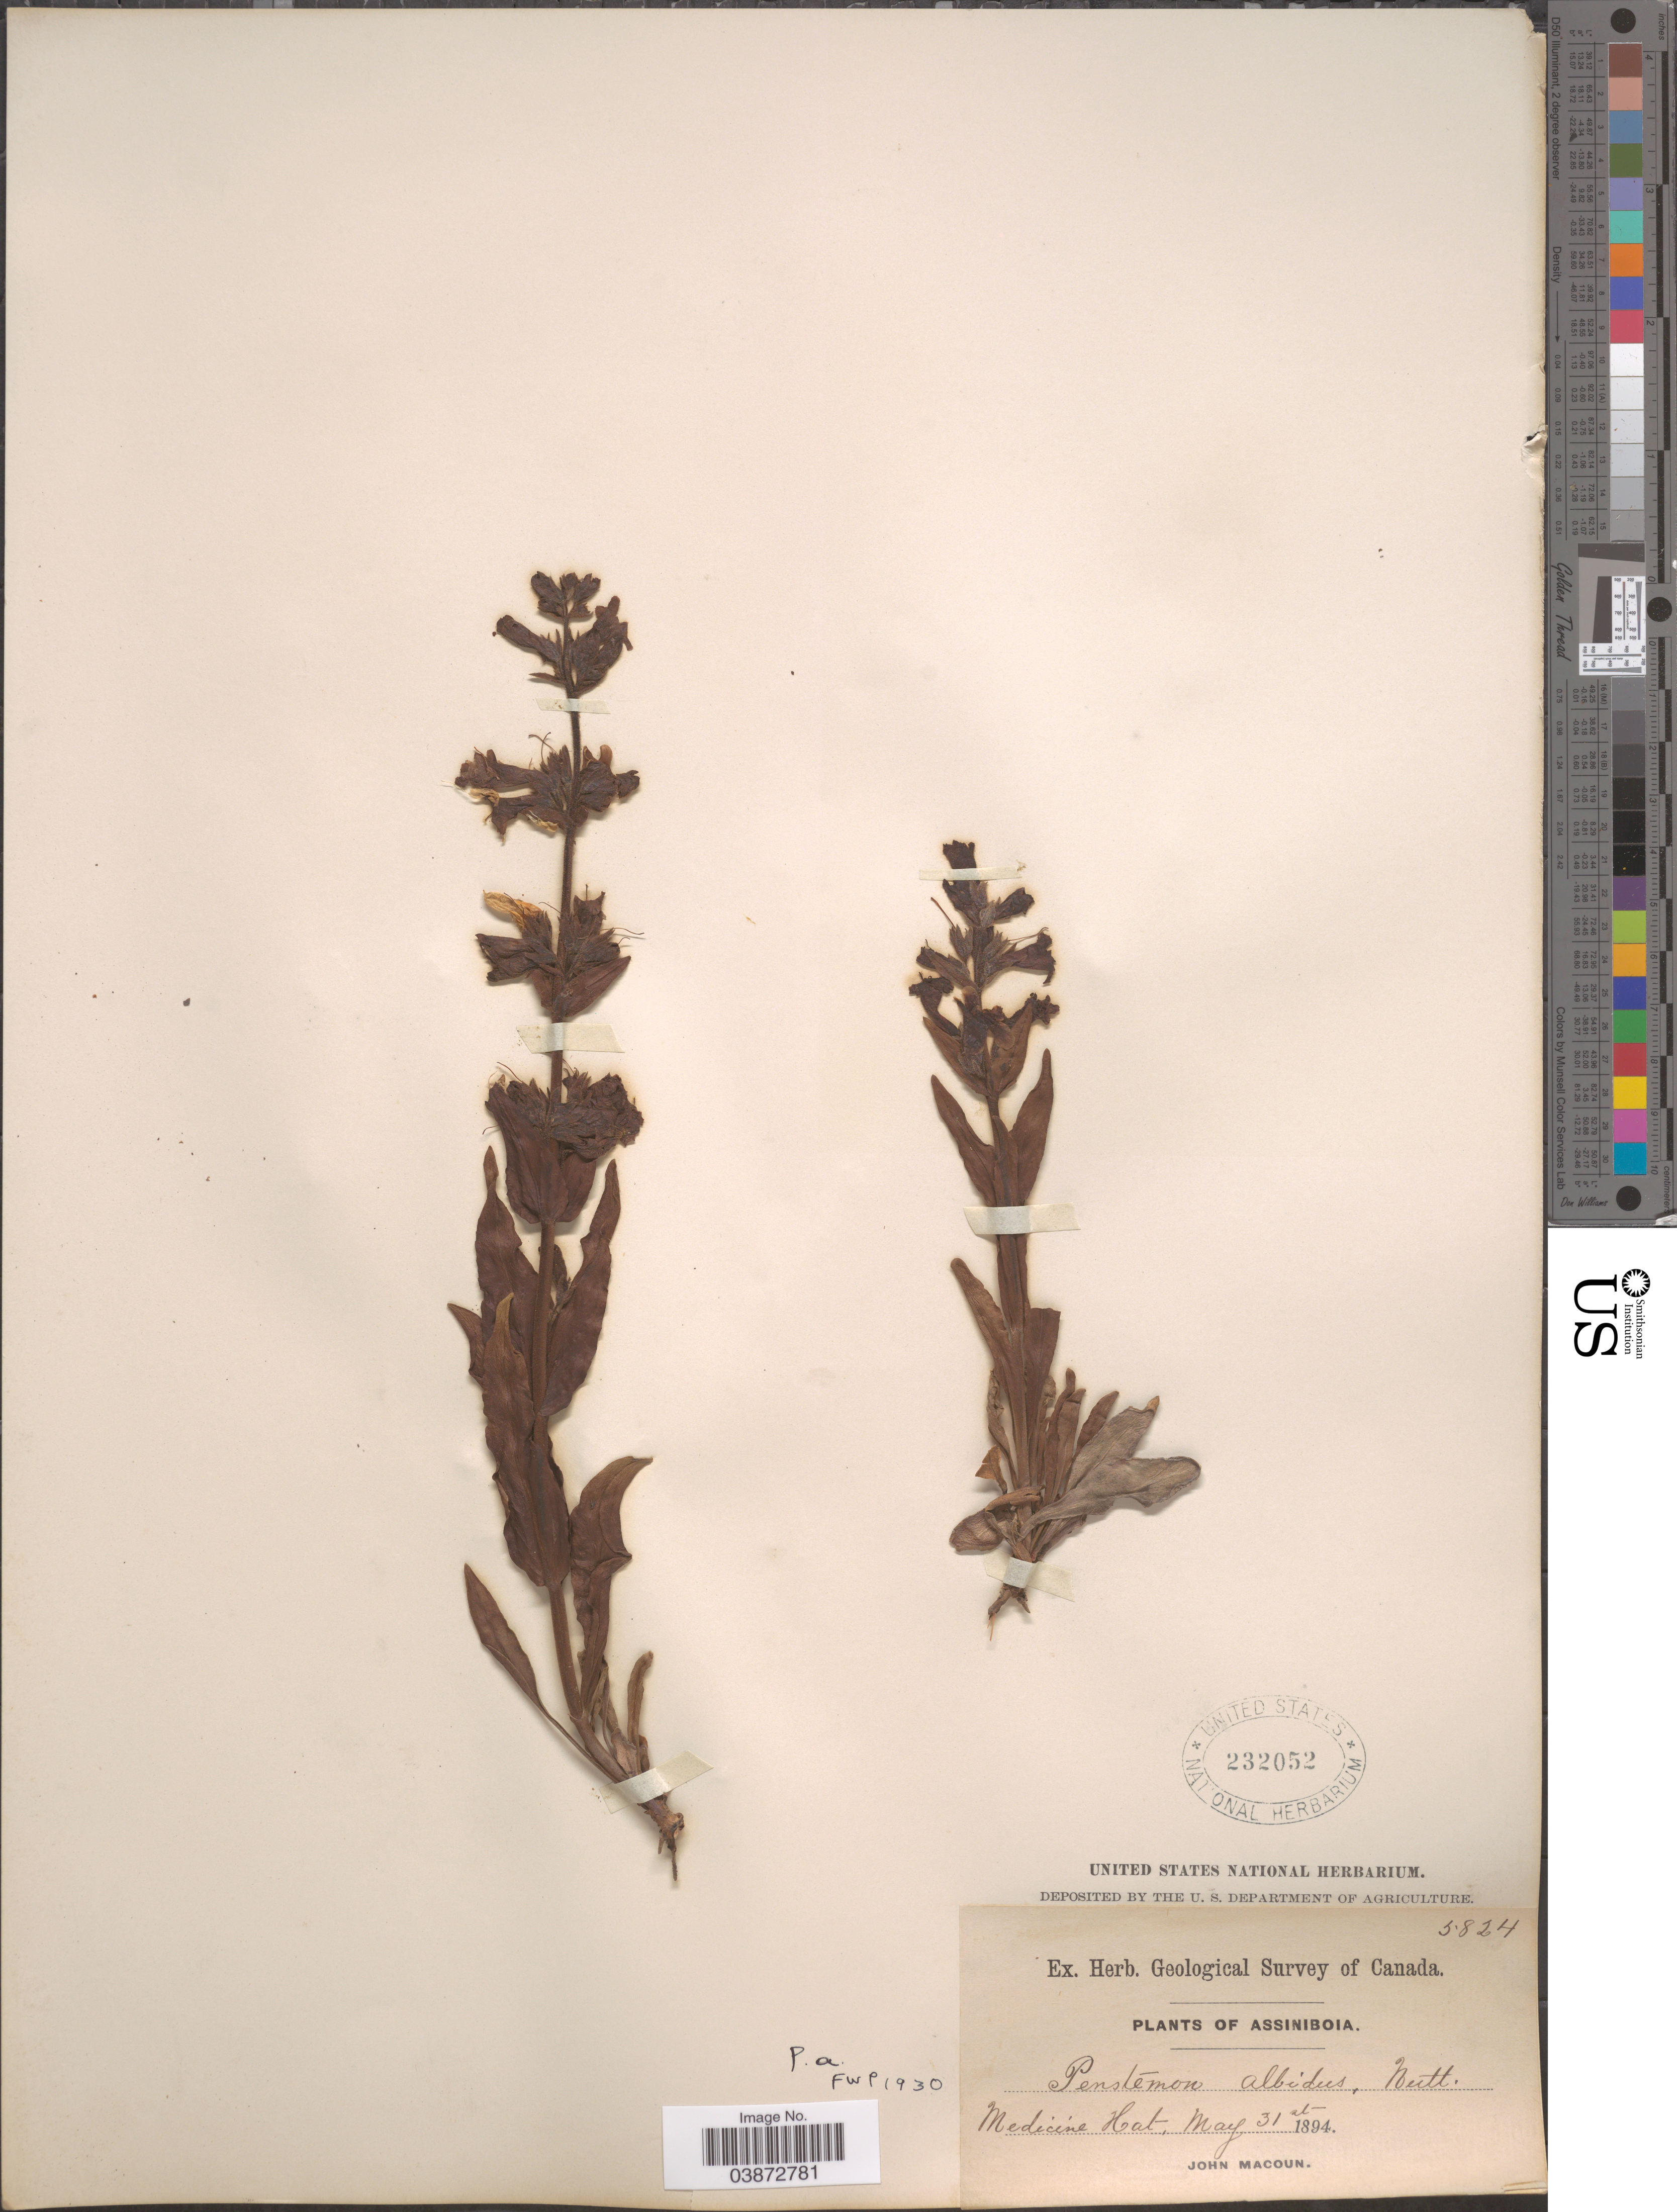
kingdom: Plantae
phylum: Tracheophyta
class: Magnoliopsida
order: Lamiales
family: Plantaginaceae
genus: Penstemon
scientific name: Penstemon albidus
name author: Nutt.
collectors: J. Macoun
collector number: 5824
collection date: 1894-05-31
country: Canada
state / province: Alberta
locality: Assiniboia. Medicine Hat.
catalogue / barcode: US 232052